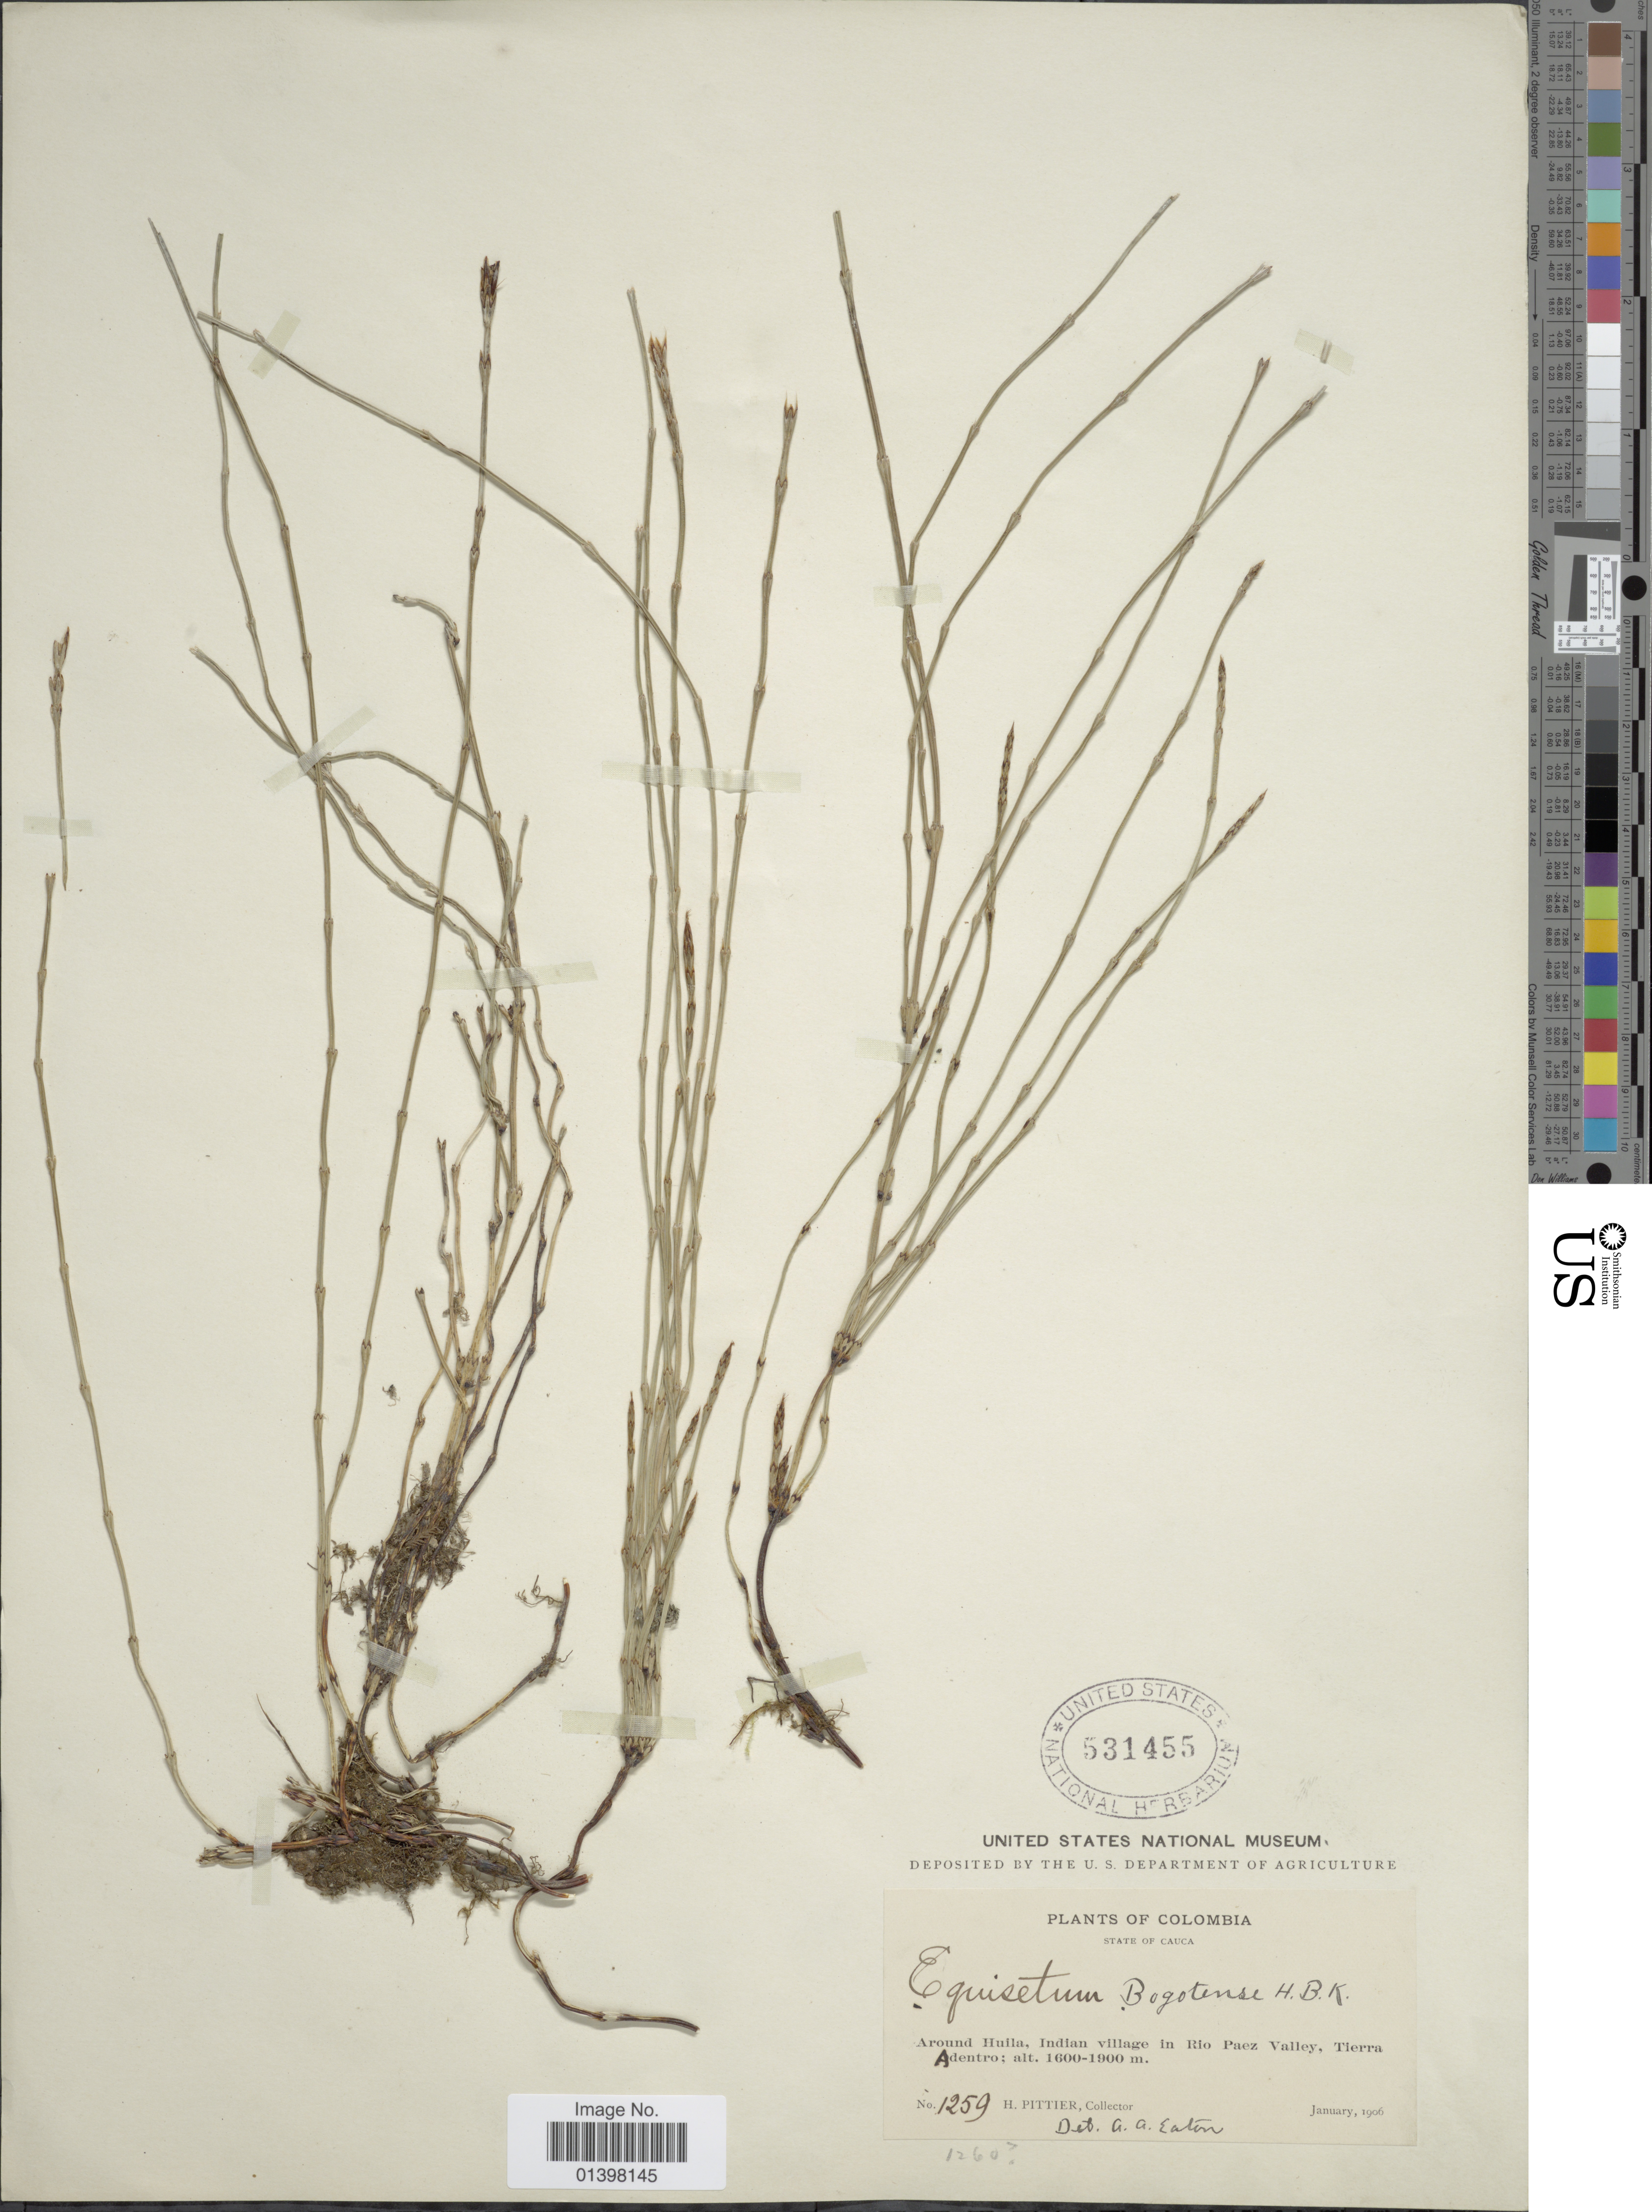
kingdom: Plantae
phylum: Tracheophyta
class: Polypodiopsida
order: Equisetales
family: Equisetaceae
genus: Equisetum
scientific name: Equisetum bogotense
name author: Kunth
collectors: H. F. Pittier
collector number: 1259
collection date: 1906-01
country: Colombia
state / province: Cauca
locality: State of Cauca, Around Huila, Indian village in Rio PPaez Valley, Tierra Adentro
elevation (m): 1600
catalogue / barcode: US 531455